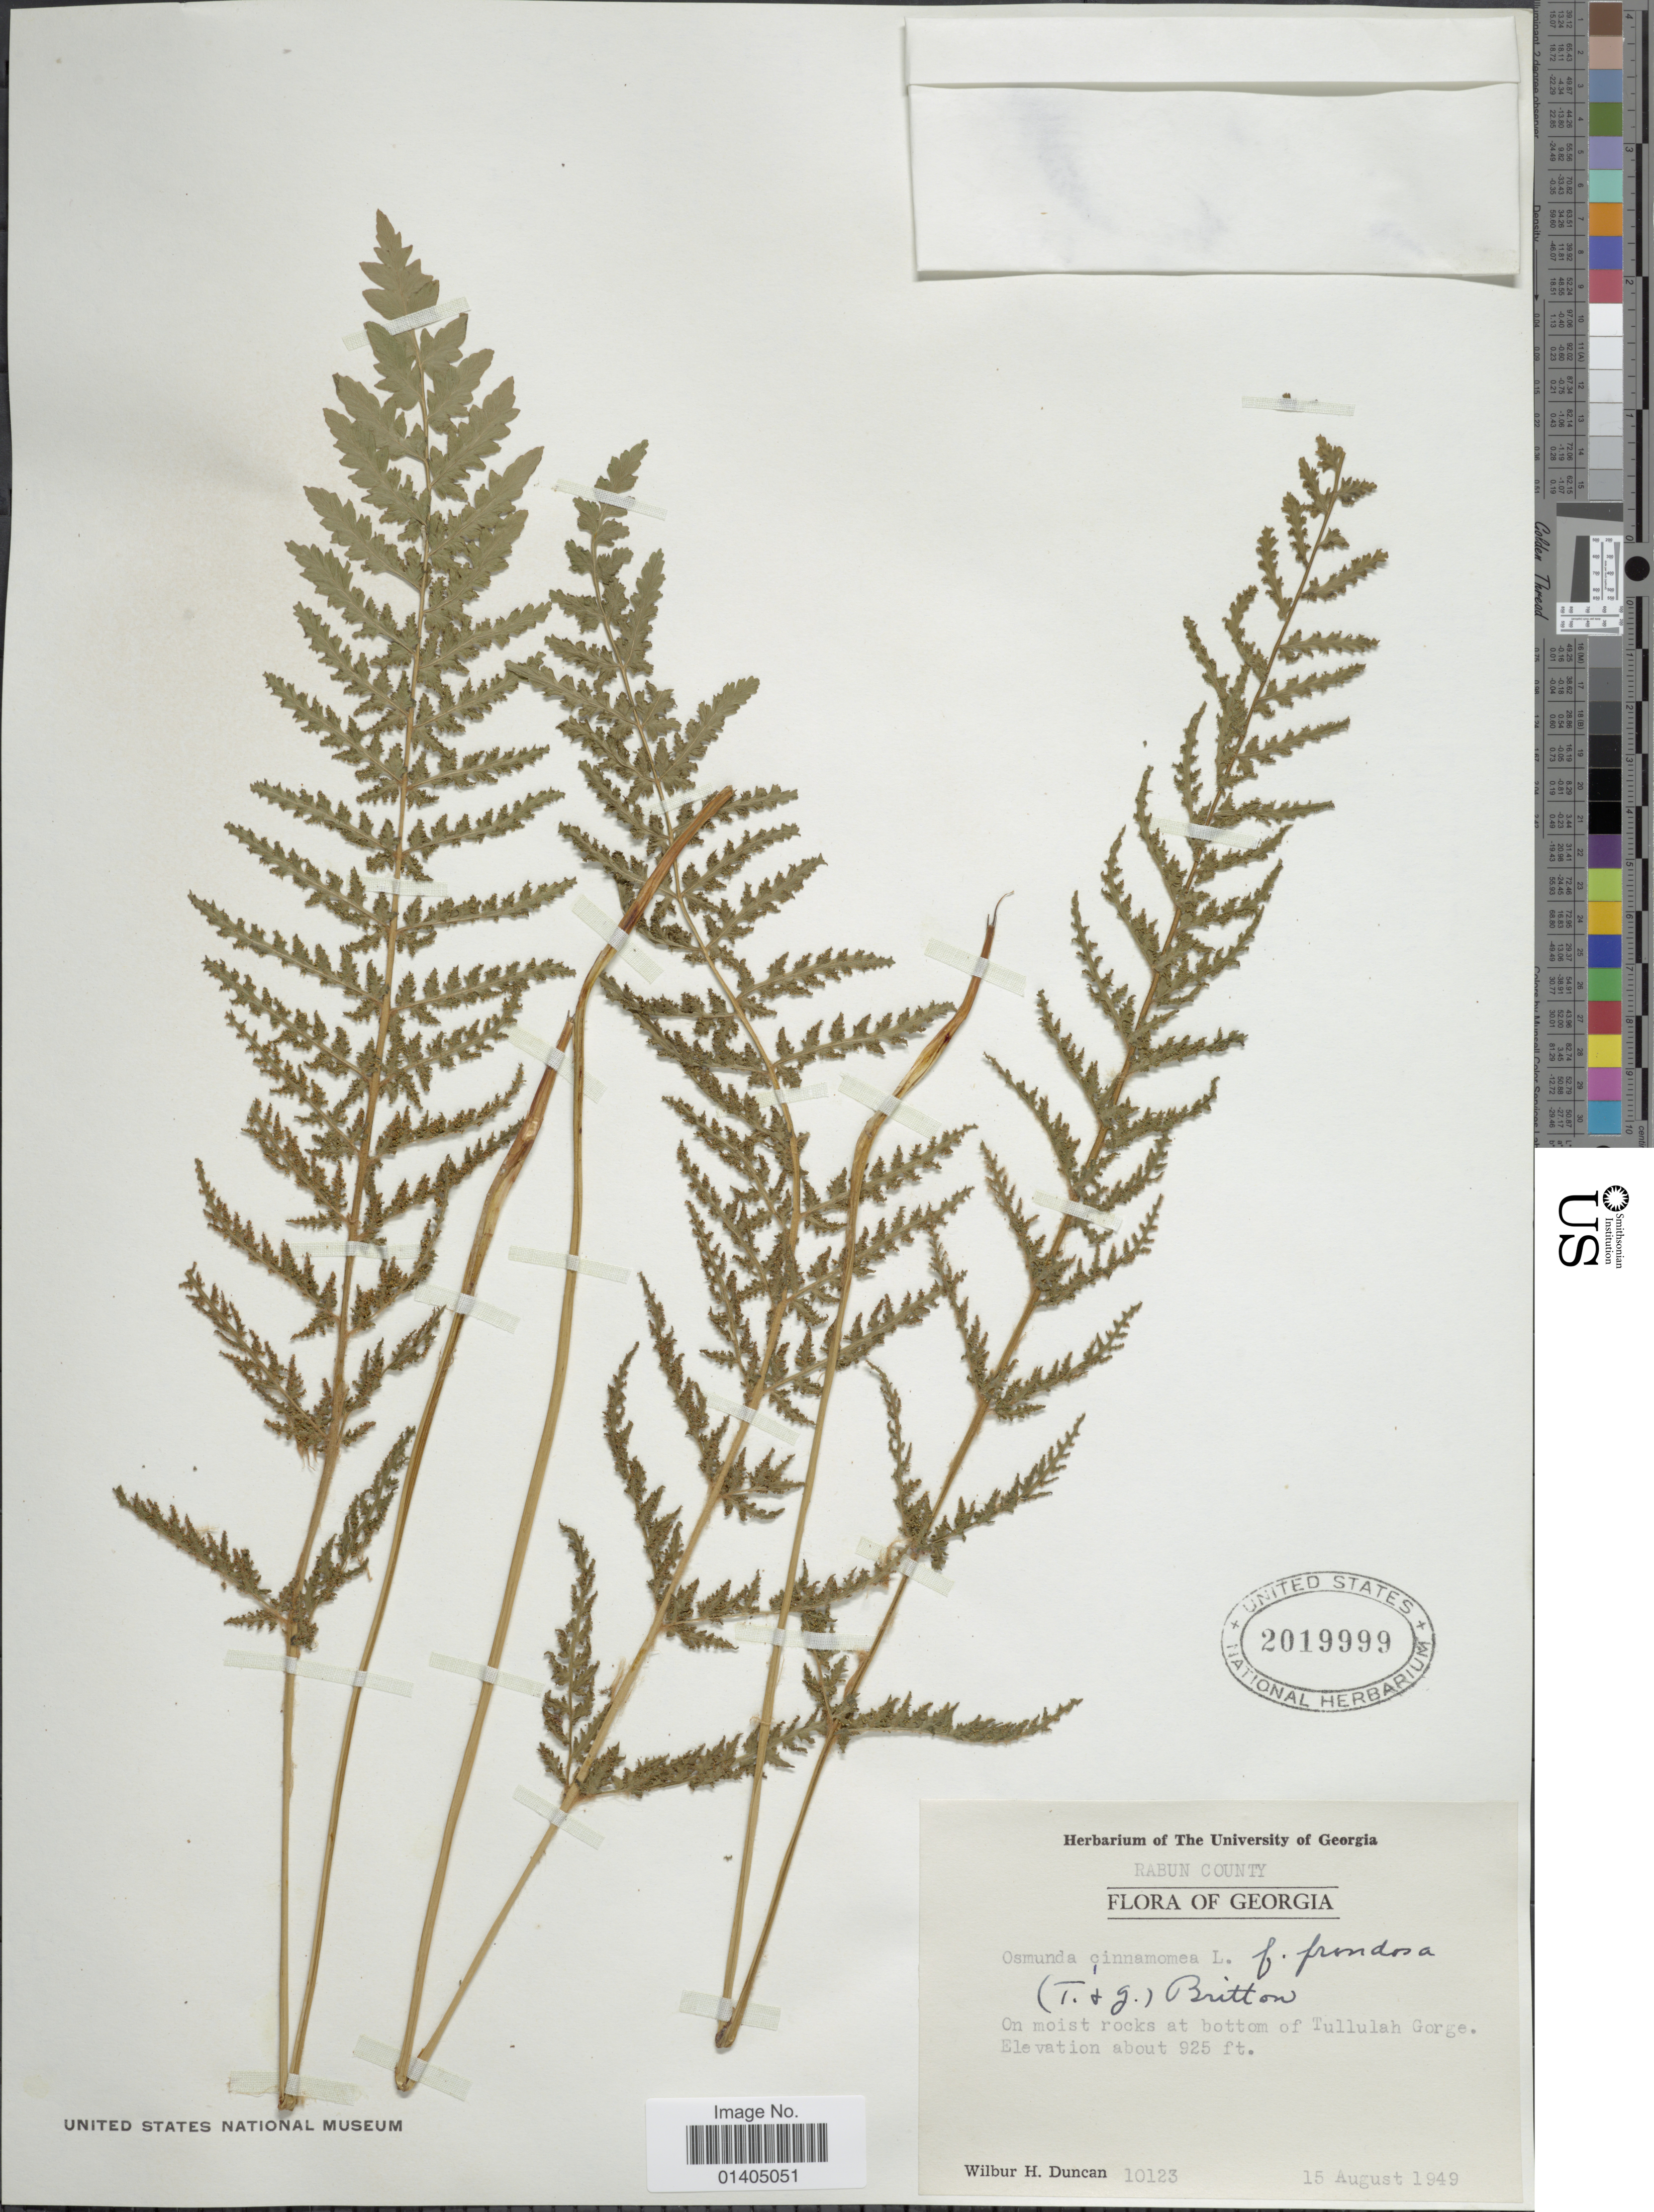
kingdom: Plantae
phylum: Tracheophyta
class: Polypodiopsida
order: Osmundales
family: Osmundaceae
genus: Osmundastrum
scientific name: Osmundastrum cinnamomeum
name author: (L.) C. Presl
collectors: W. H. Duncan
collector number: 10123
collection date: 1949-08-15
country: United States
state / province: Georgia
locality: Rabun County, On moist rocks at bottom of Tullulah Gorge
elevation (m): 282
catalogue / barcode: US 2019999